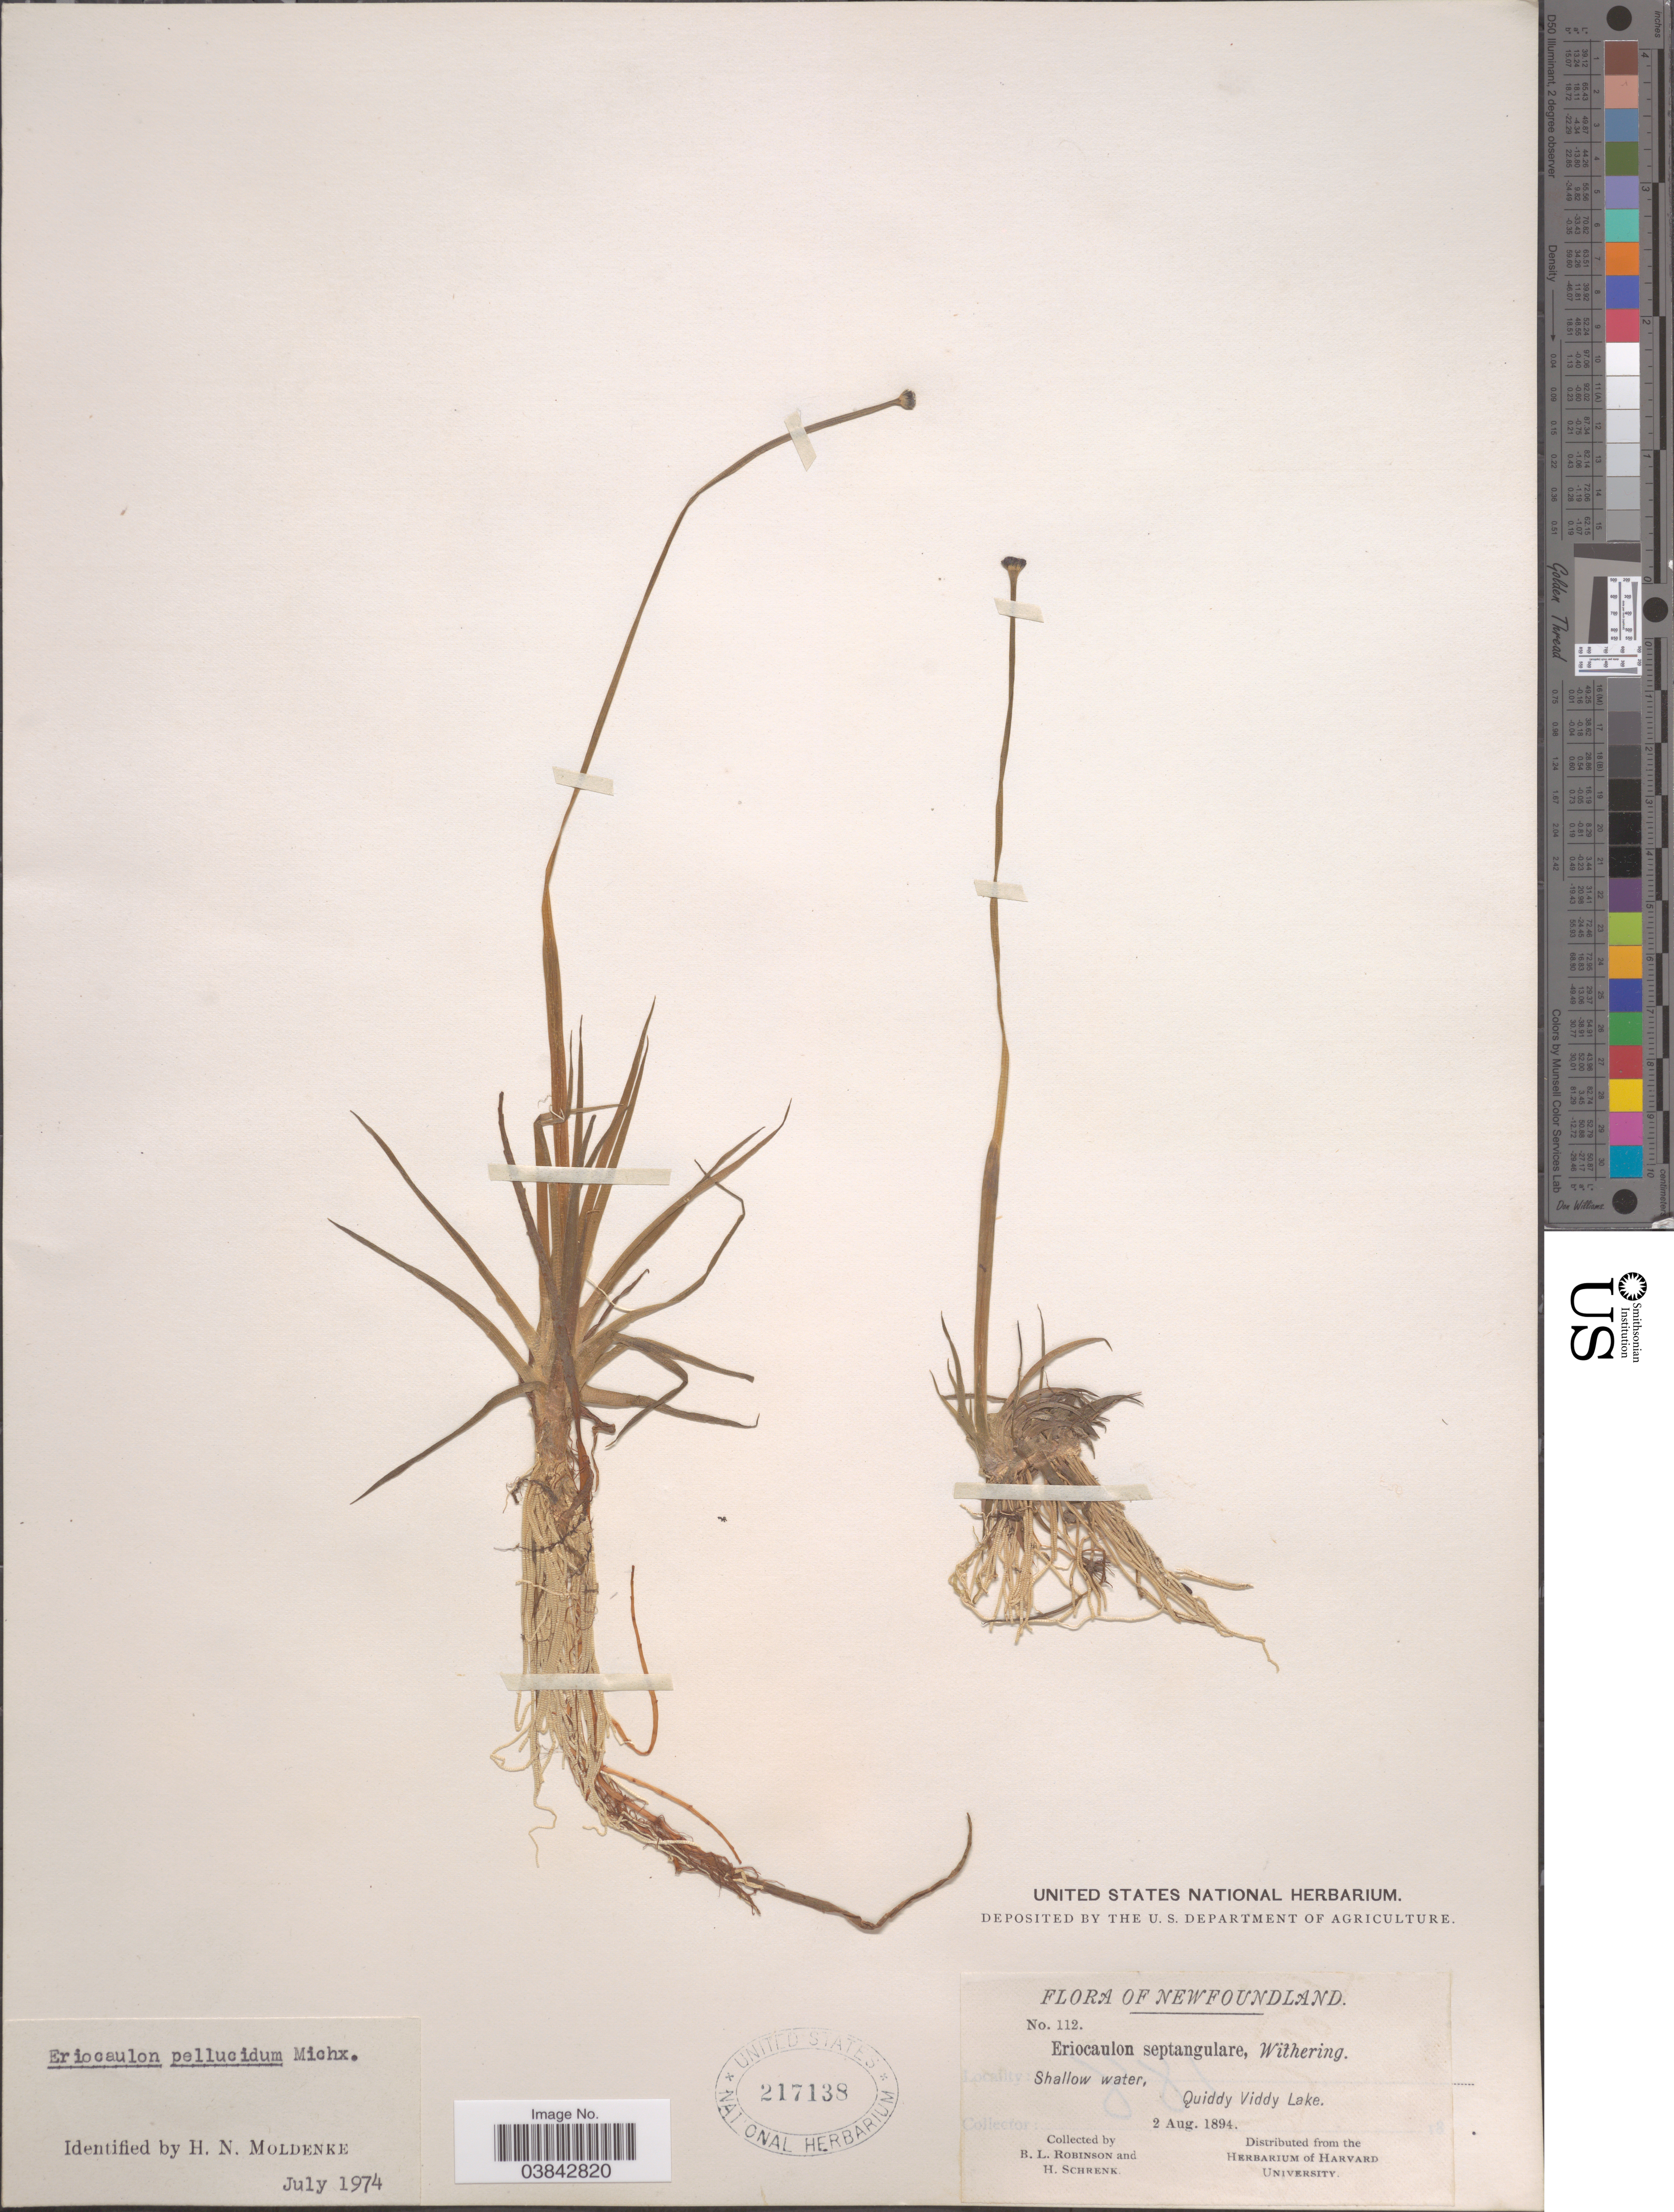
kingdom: Plantae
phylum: Tracheophyta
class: Liliopsida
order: Poales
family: Eriocaulaceae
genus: Eriocaulon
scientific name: Eriocaulon aquaticum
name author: (Hill) Druce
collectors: B. L. Robinson & H. Schrenk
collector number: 112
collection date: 1894-08-02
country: Canada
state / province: Newfoundland and Labrador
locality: Quiddy Viddy Lake.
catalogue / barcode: US 217138